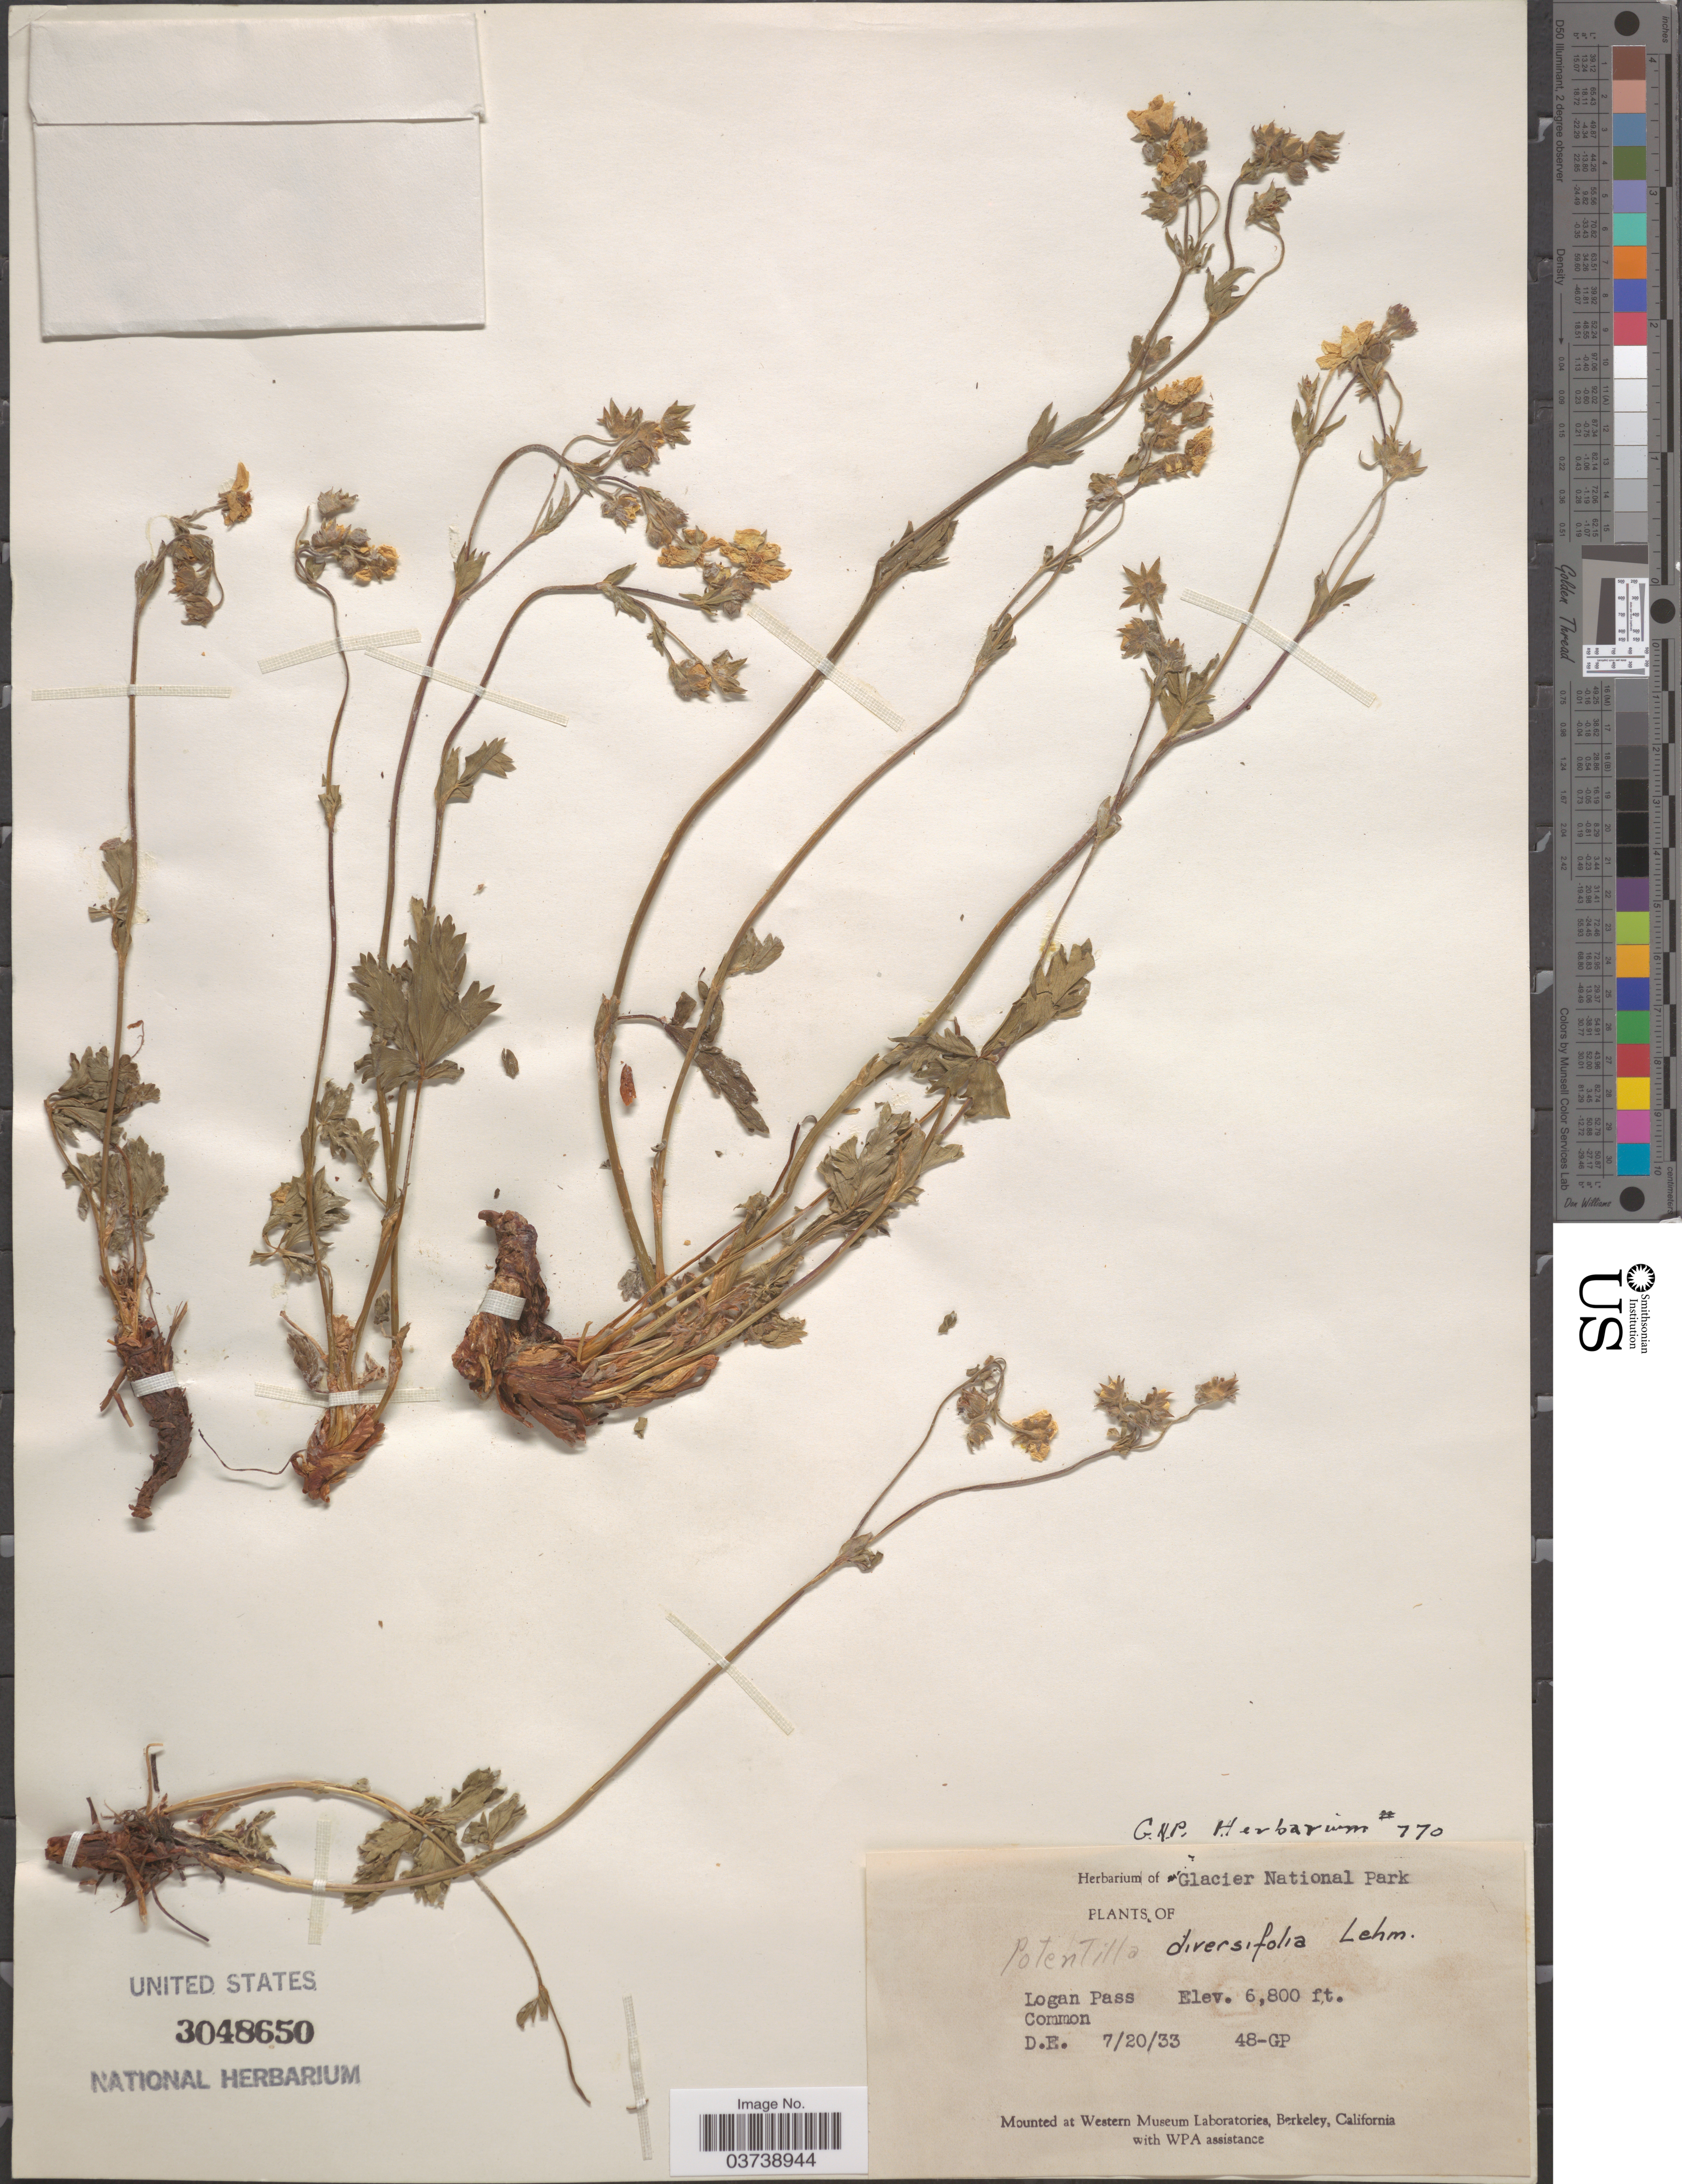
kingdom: Plantae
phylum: Tracheophyta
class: Magnoliopsida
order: Rosales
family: Rosaceae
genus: Potentilla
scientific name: Potentilla diversifolia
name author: Lehm.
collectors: D. E.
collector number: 48-GP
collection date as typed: Transcribed d/m/y: 20/7/33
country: United States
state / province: Montana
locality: Logan Pass.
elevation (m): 2073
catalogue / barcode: US 3048650